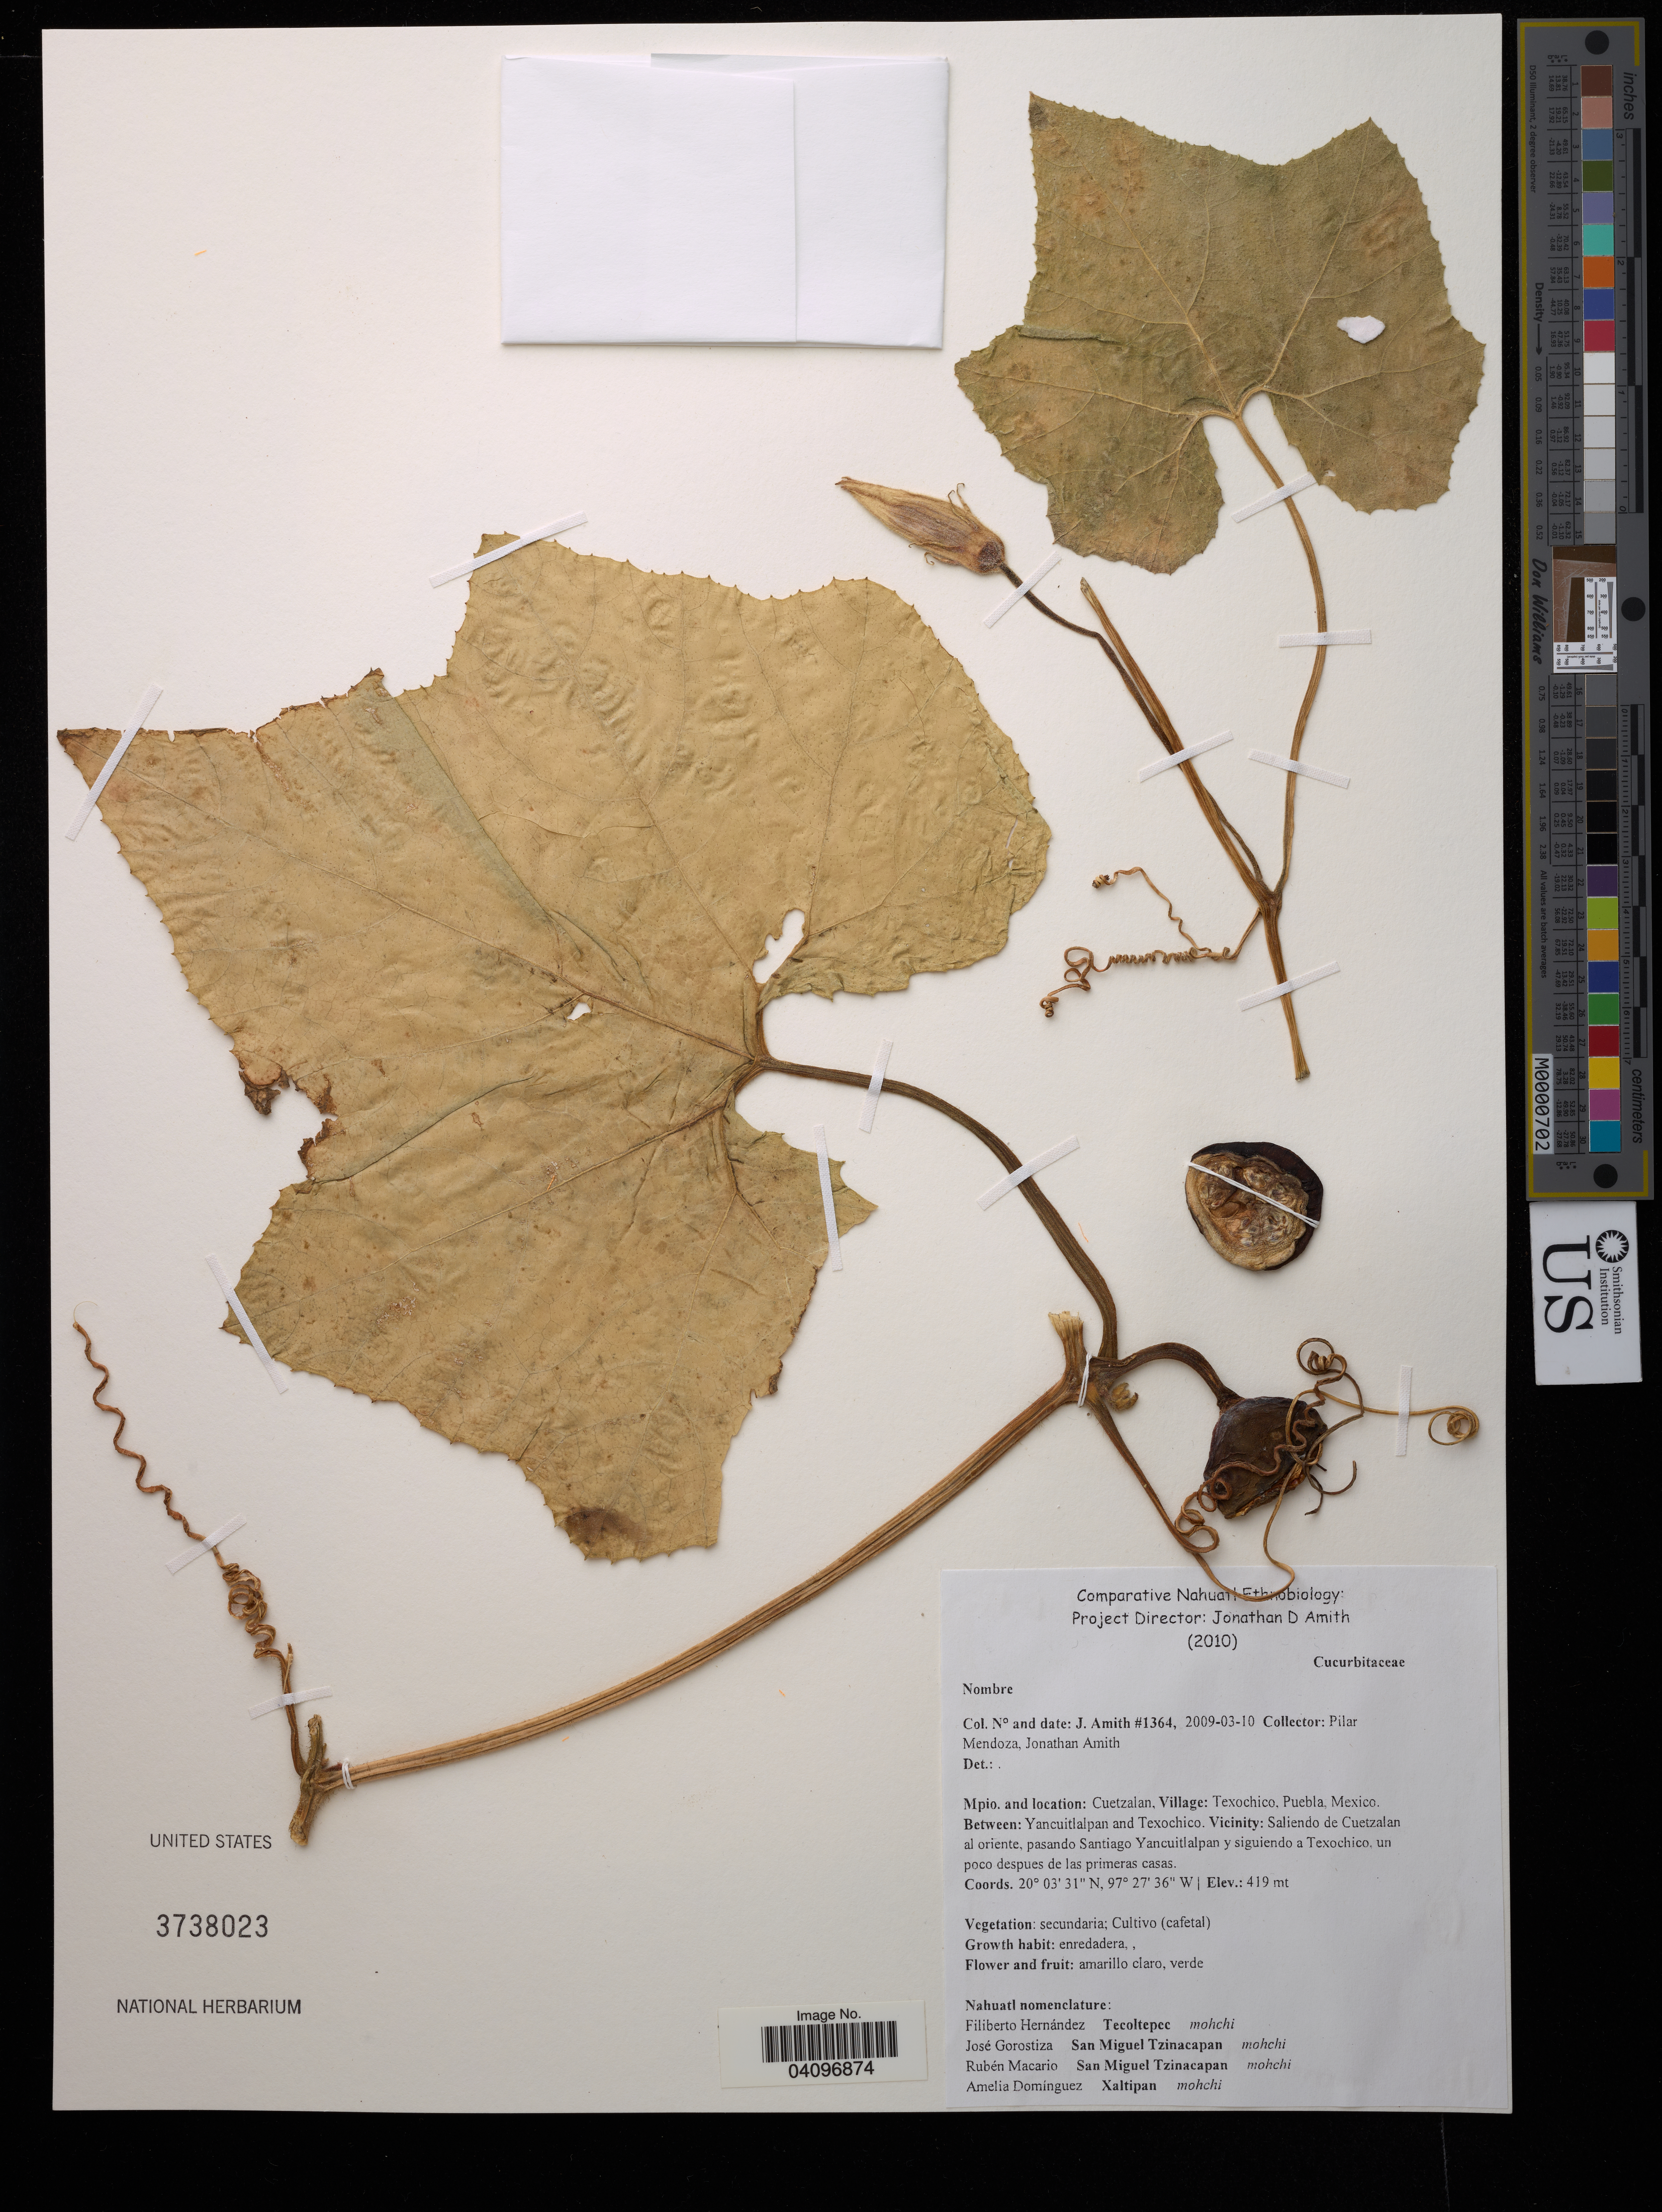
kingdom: Plantae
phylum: Tracheophyta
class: Magnoliopsida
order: Cucurbitales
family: Cucurbitaceae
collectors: P. Mendoza & J. D. Amith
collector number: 1364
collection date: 2009-10-03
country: Mexico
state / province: Puebla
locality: Cuetzalan, Village: Texochico, Between: Yancuitlalpan and Texochico. Vicinity: Saliendo de Cuetzalan al oriente, pasando Santiago Yancuitlalpan y siguiendo a Texochico, un poco despues de las primeras casas.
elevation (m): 419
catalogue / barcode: US 3738023